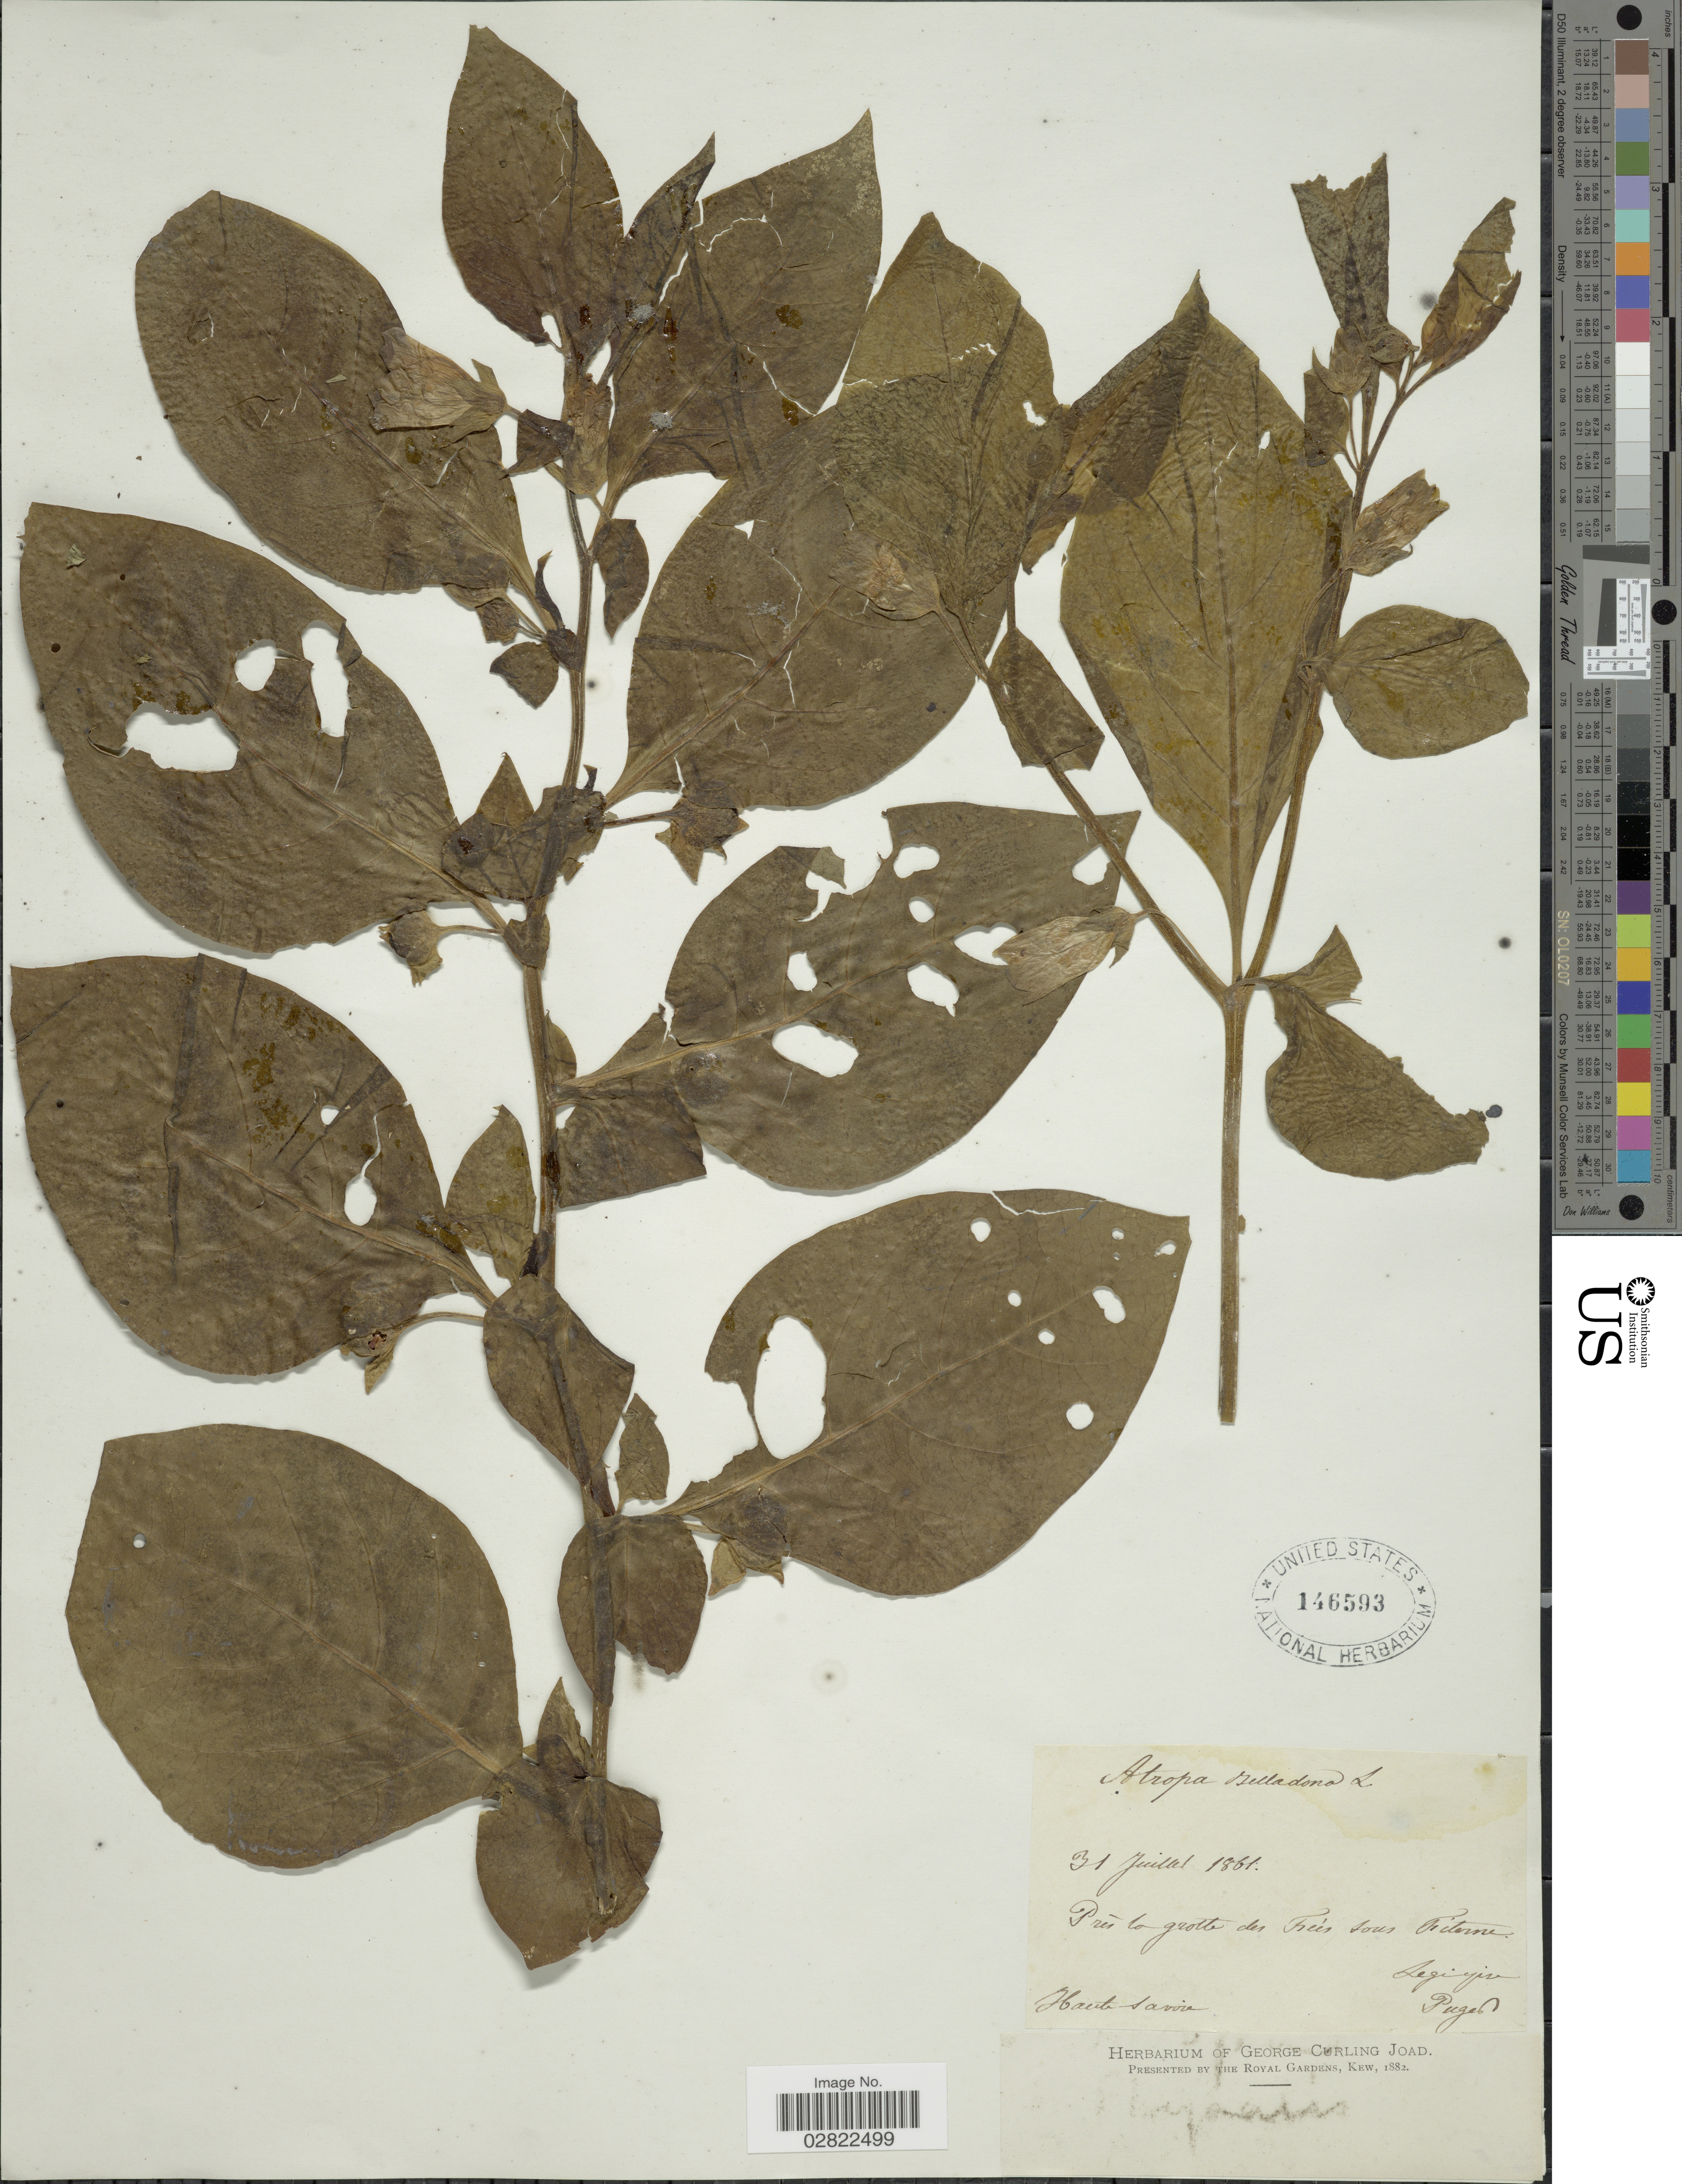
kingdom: Plantae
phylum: Tracheophyta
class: Magnoliopsida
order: Solanales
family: Solanaceae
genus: Atropa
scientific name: Atropa belladonna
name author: L.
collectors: -. Puget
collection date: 1861-07-31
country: France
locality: Prés la grotte des Fees sous Feterne. Haute Savoie.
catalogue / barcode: US 146593